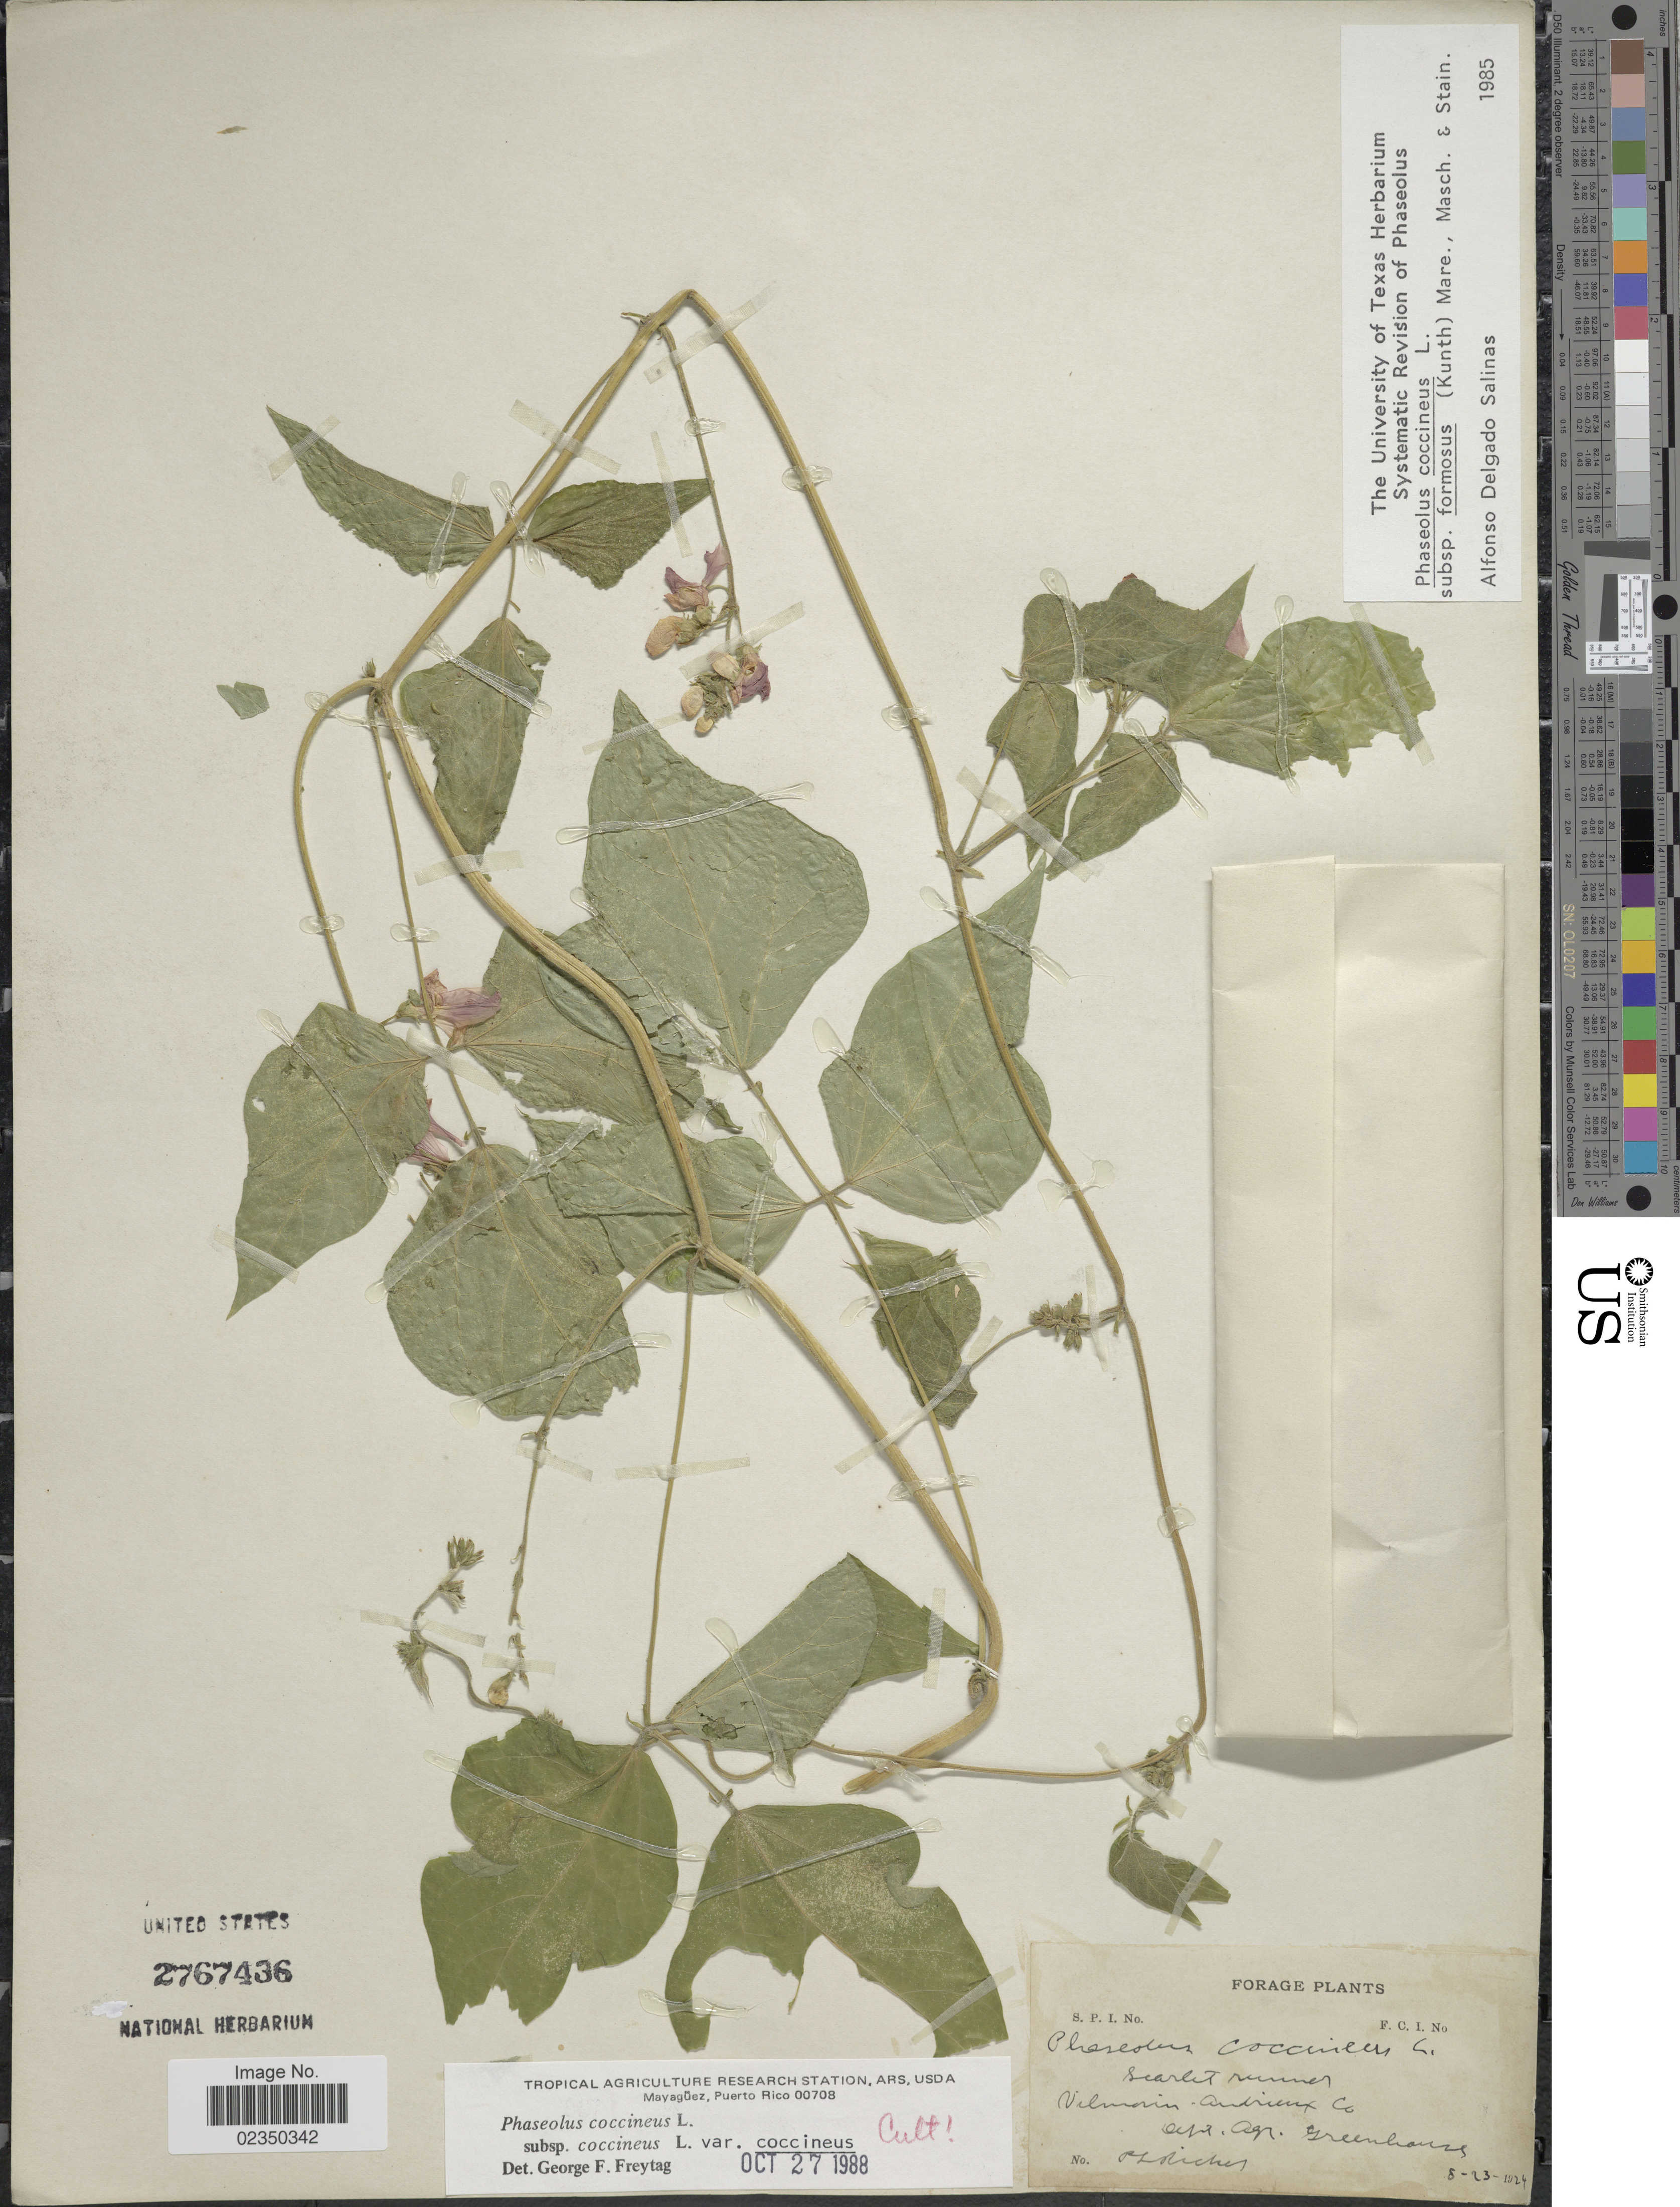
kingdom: Plantae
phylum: Tracheophyta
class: Magnoliopsida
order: Fabales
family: Fabaceae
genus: Phaseolus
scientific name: Phaseolus coccineus var. coccineus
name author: L.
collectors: P. Ricker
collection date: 1924-08-23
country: United States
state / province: District of Columbia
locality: Forage plants, Scarlet runner, Vilmorin Andrilux Co., Dept. Agr. Greenhouse.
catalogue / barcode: US 2767436